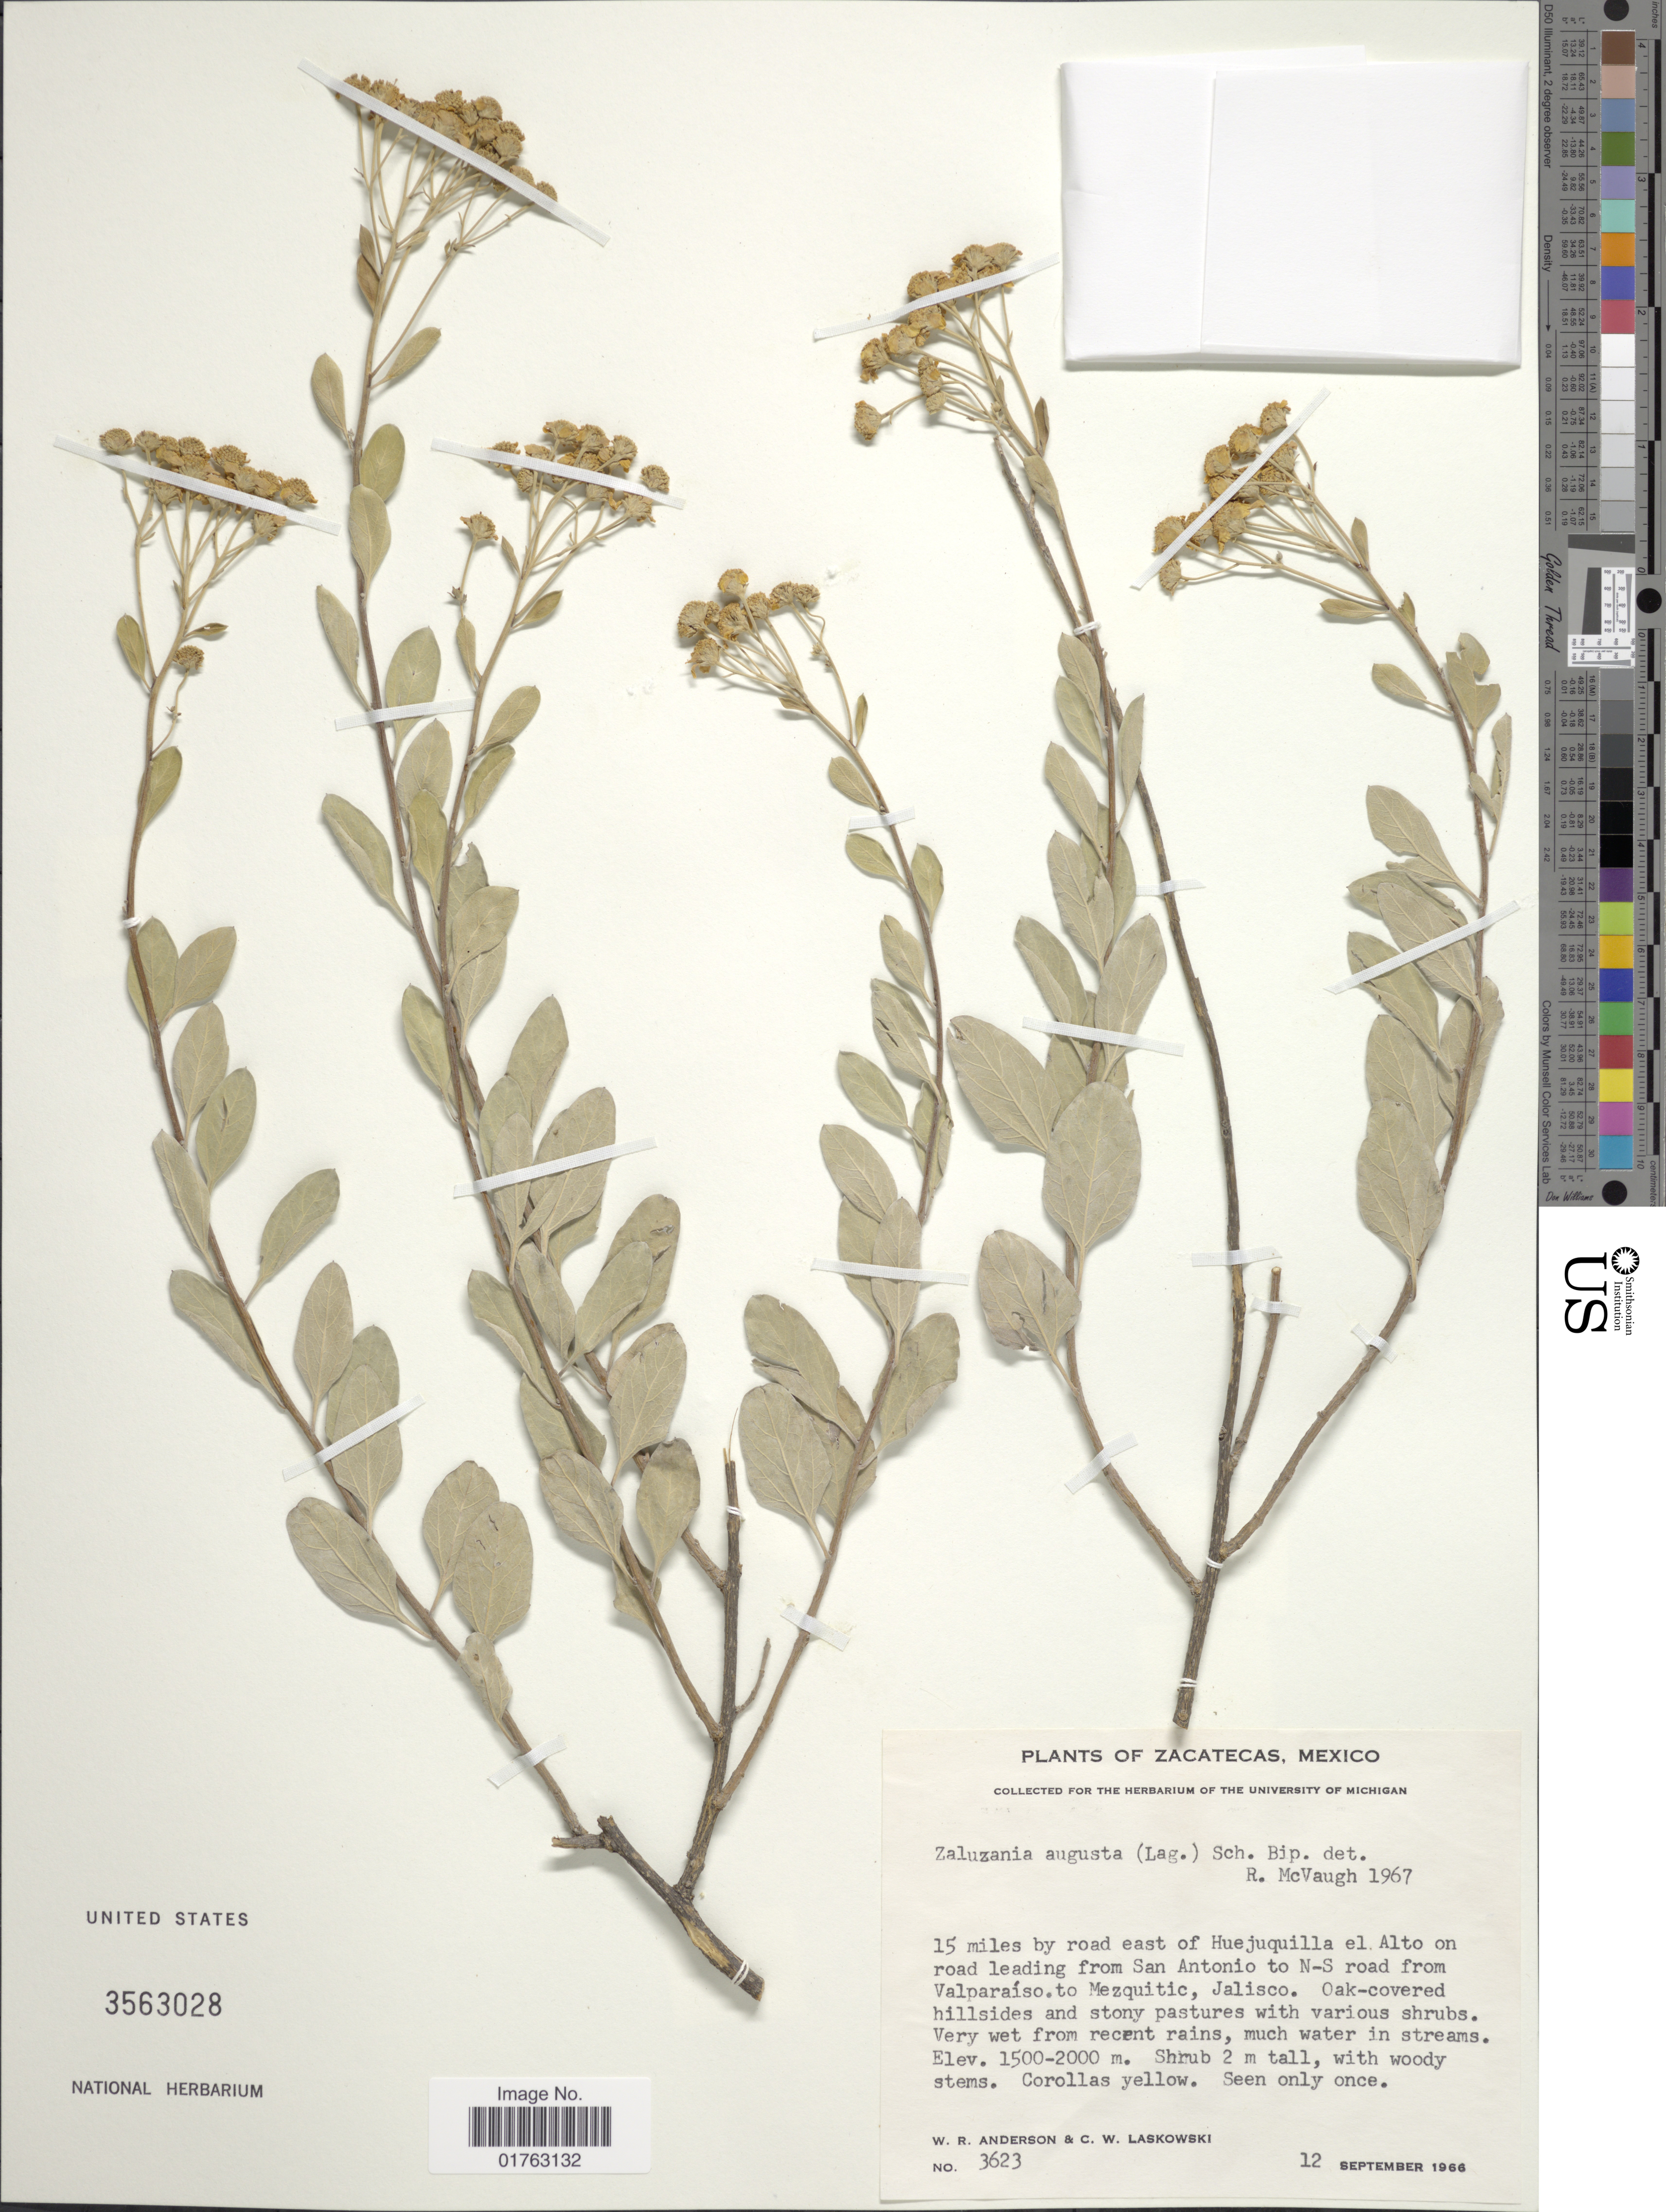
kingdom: Plantae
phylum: Tracheophyta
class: Magnoliopsida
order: Asterales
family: Asteraceae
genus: Zaluzania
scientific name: Zaluzania angusta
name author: (Lag.) Sch. Bip.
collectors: W. Anderson & C. Laskowski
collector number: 3623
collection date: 1966-09-12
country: Mexico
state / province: Jalisco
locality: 15 miles by road east of Huejuquilla el Alto on road leading from San Antonio to N-S road from Valparaiso. to Mezquitic, Jalisco, Zacatecas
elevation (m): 1500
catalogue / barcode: US 3563028